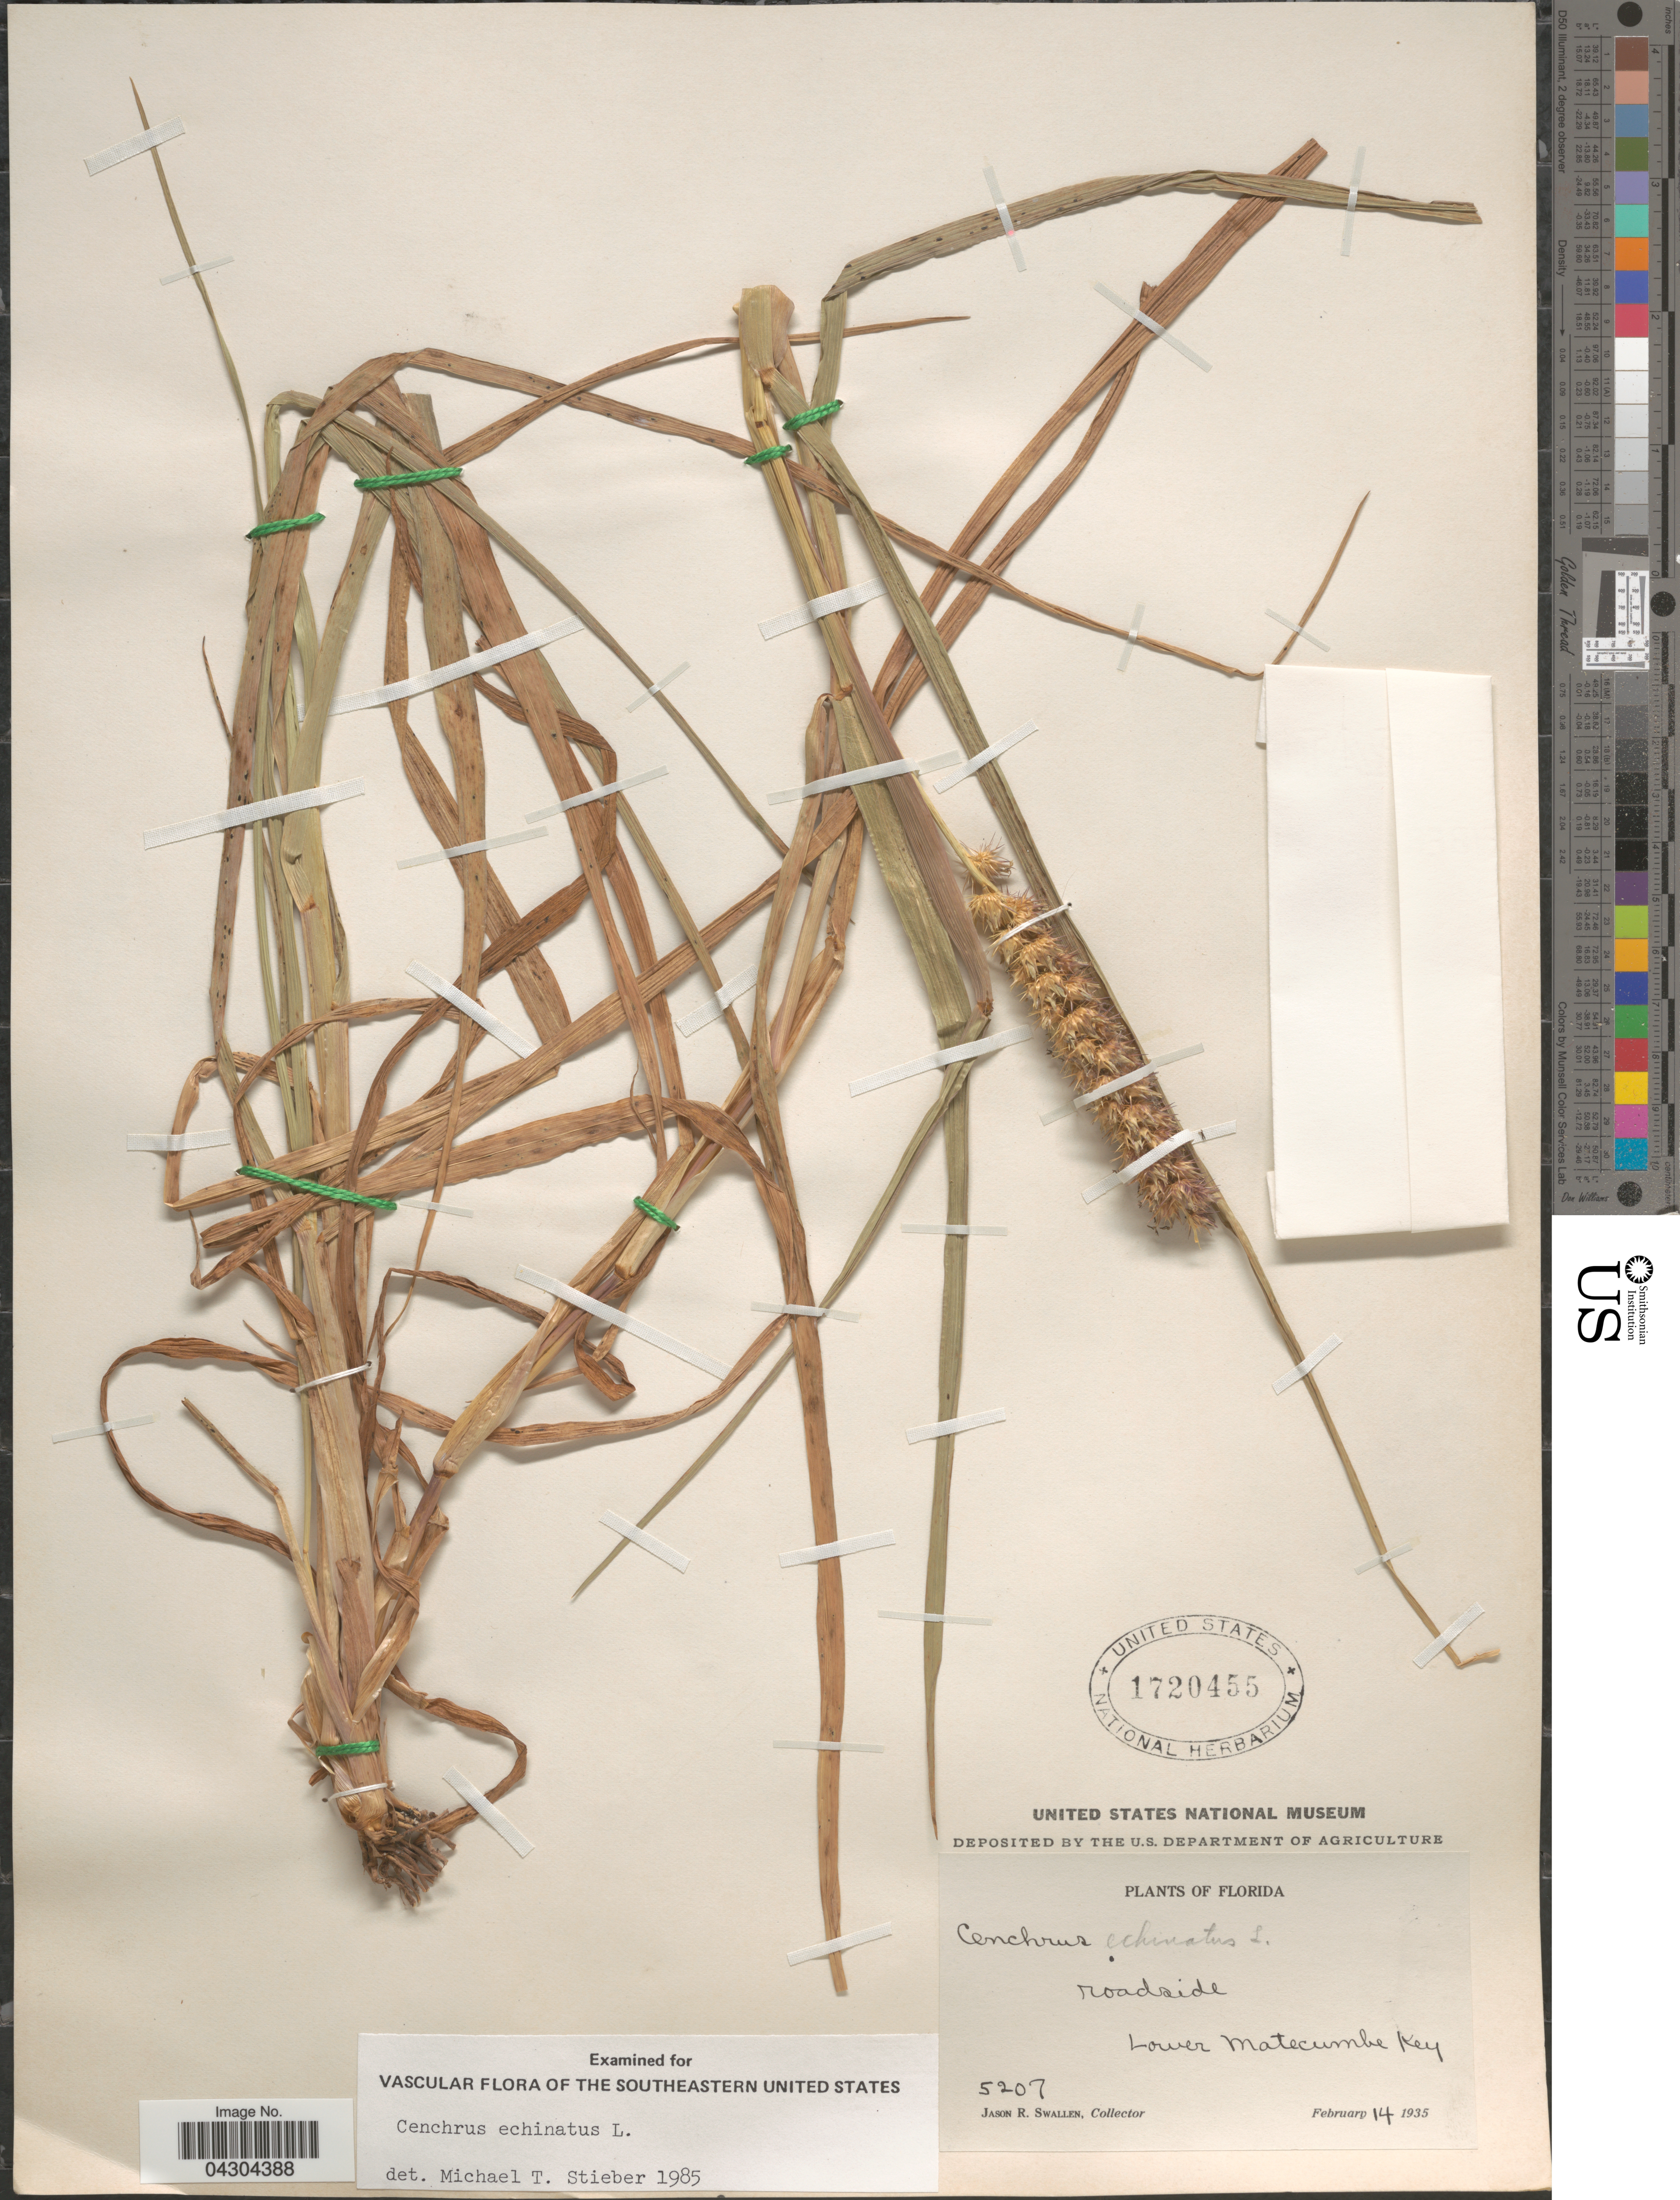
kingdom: Plantae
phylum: Tracheophyta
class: Liliopsida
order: Poales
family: Poaceae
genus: Cenchrus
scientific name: Cenchrus echinatus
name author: L.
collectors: J. R. Swallen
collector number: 5207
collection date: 1935-02-14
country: United States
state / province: Florida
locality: Roadside. Lower Matecumbe Key.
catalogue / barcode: US 1720455